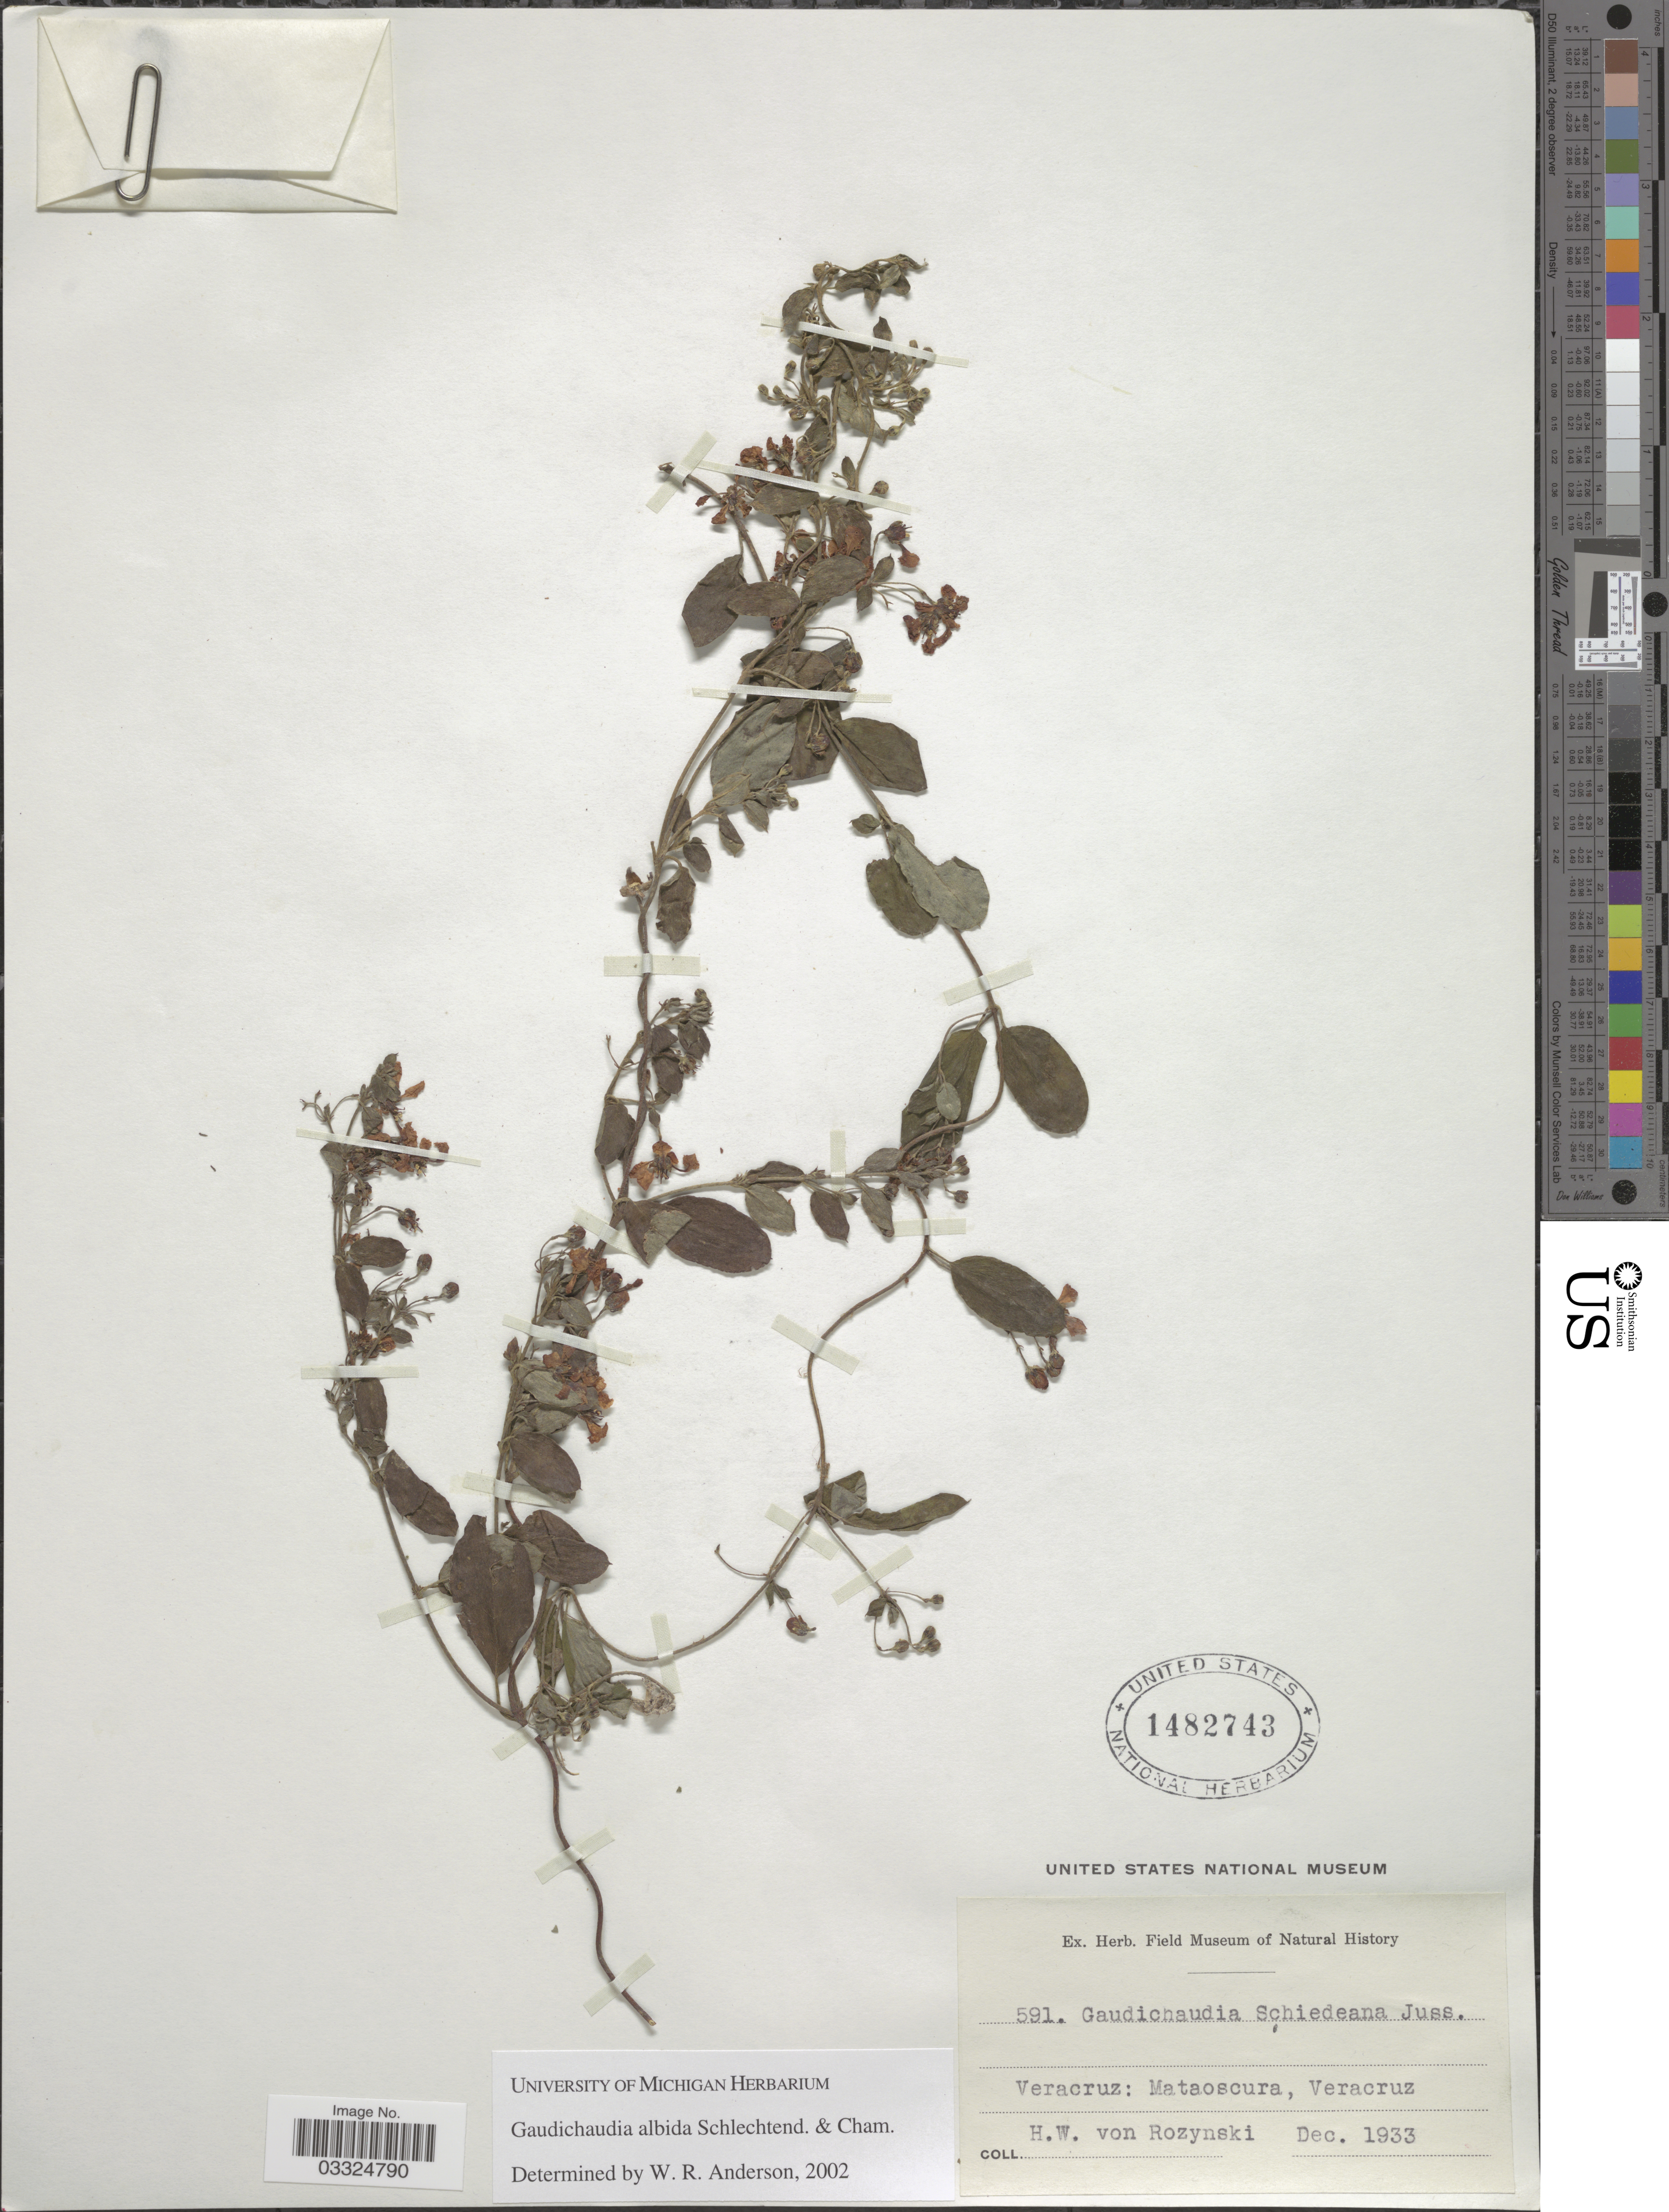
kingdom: Plantae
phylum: Tracheophyta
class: Magnoliopsida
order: Malpighiales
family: Malpighiaceae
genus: Gaudichaudia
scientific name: Gaudichaudia albida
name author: Schltdl. & Cham.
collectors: Rozynski, H. W. von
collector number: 591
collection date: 1933-12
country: Mexico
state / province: Veracruz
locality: Veracruz: Mataoscura, Veracruz.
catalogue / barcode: US 1482743